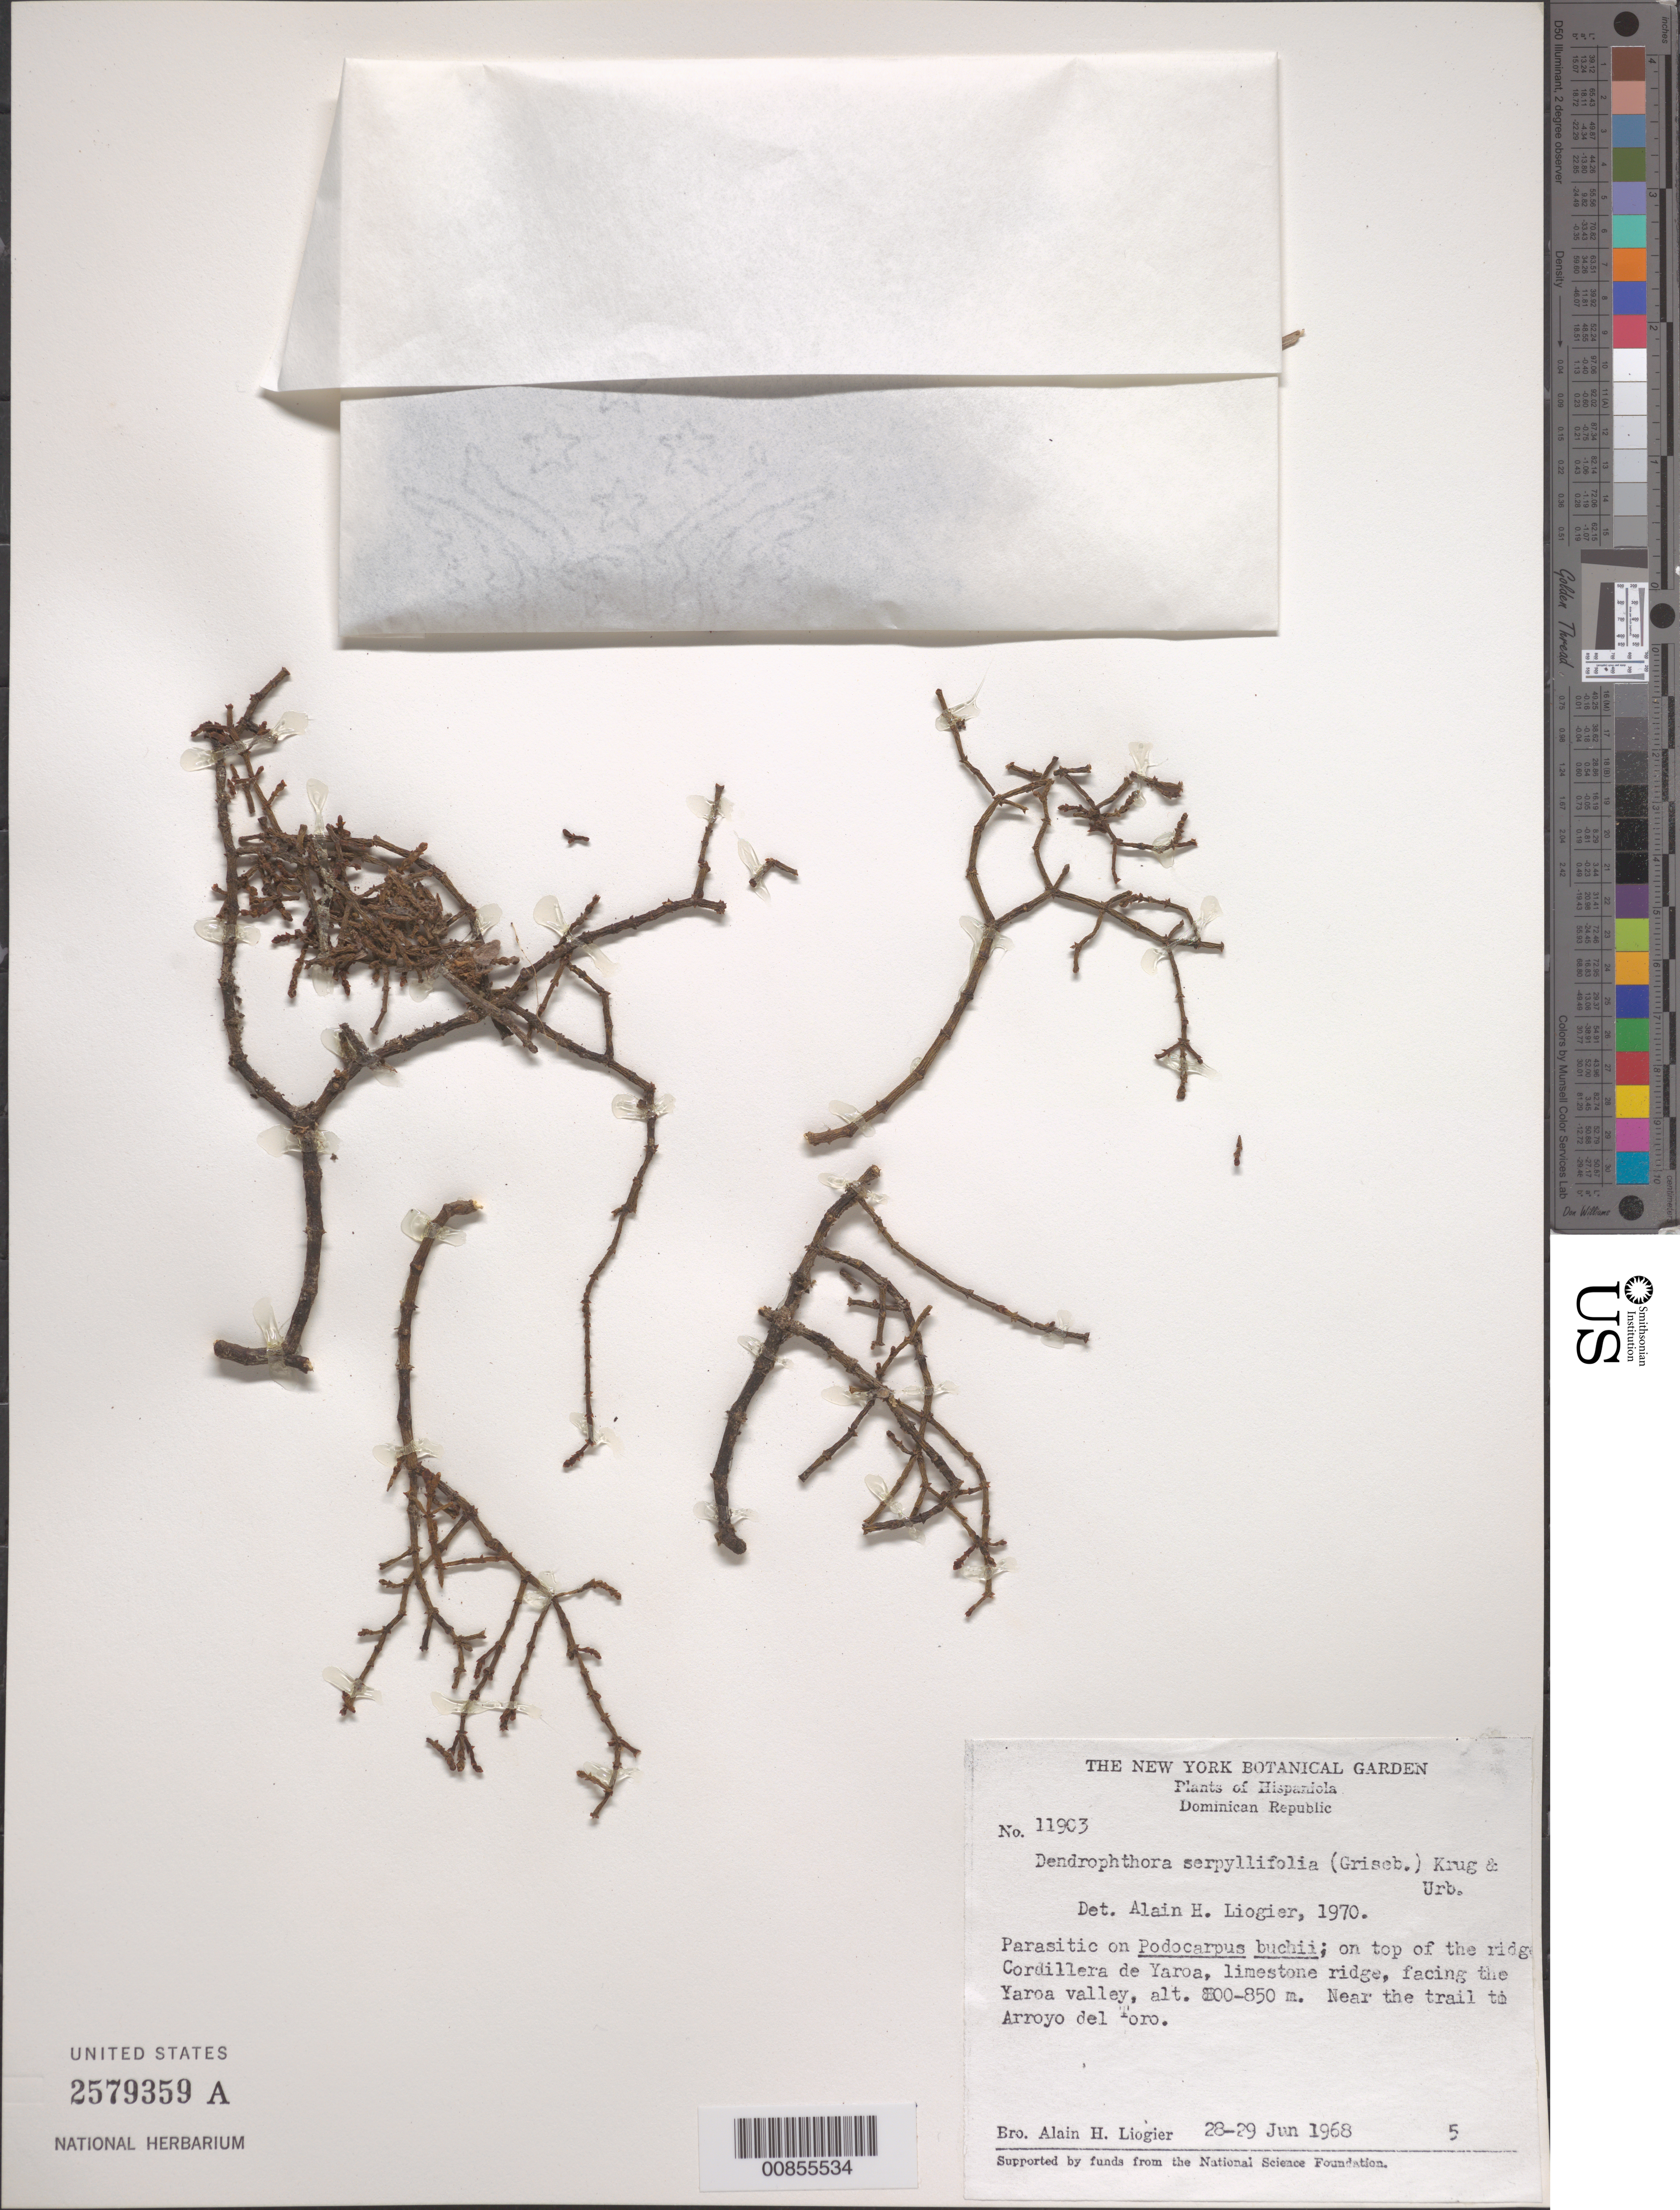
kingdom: Plantae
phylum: Tracheophyta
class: Magnoliopsida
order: Santalales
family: Viscaceae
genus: Dendrophthora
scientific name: Dendrophthora serpyllifolia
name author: (Griseb.) Krug & Urb.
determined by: Liogier, Alain H.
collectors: A. H. Liogier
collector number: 11903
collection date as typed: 28 Jun 1968 to 29 Jun 1968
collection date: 1968-06-28/1968-06-29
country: Dominican Republic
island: Hispaniola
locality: On top of ridge, Cordillera de Yaroa, facing the Yaroa Valley. Near the trail to Arroyo del Toro.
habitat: On top of the ridge. Limestone ridge. On Podocarpus buchii.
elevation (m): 800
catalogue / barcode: US 2579359A